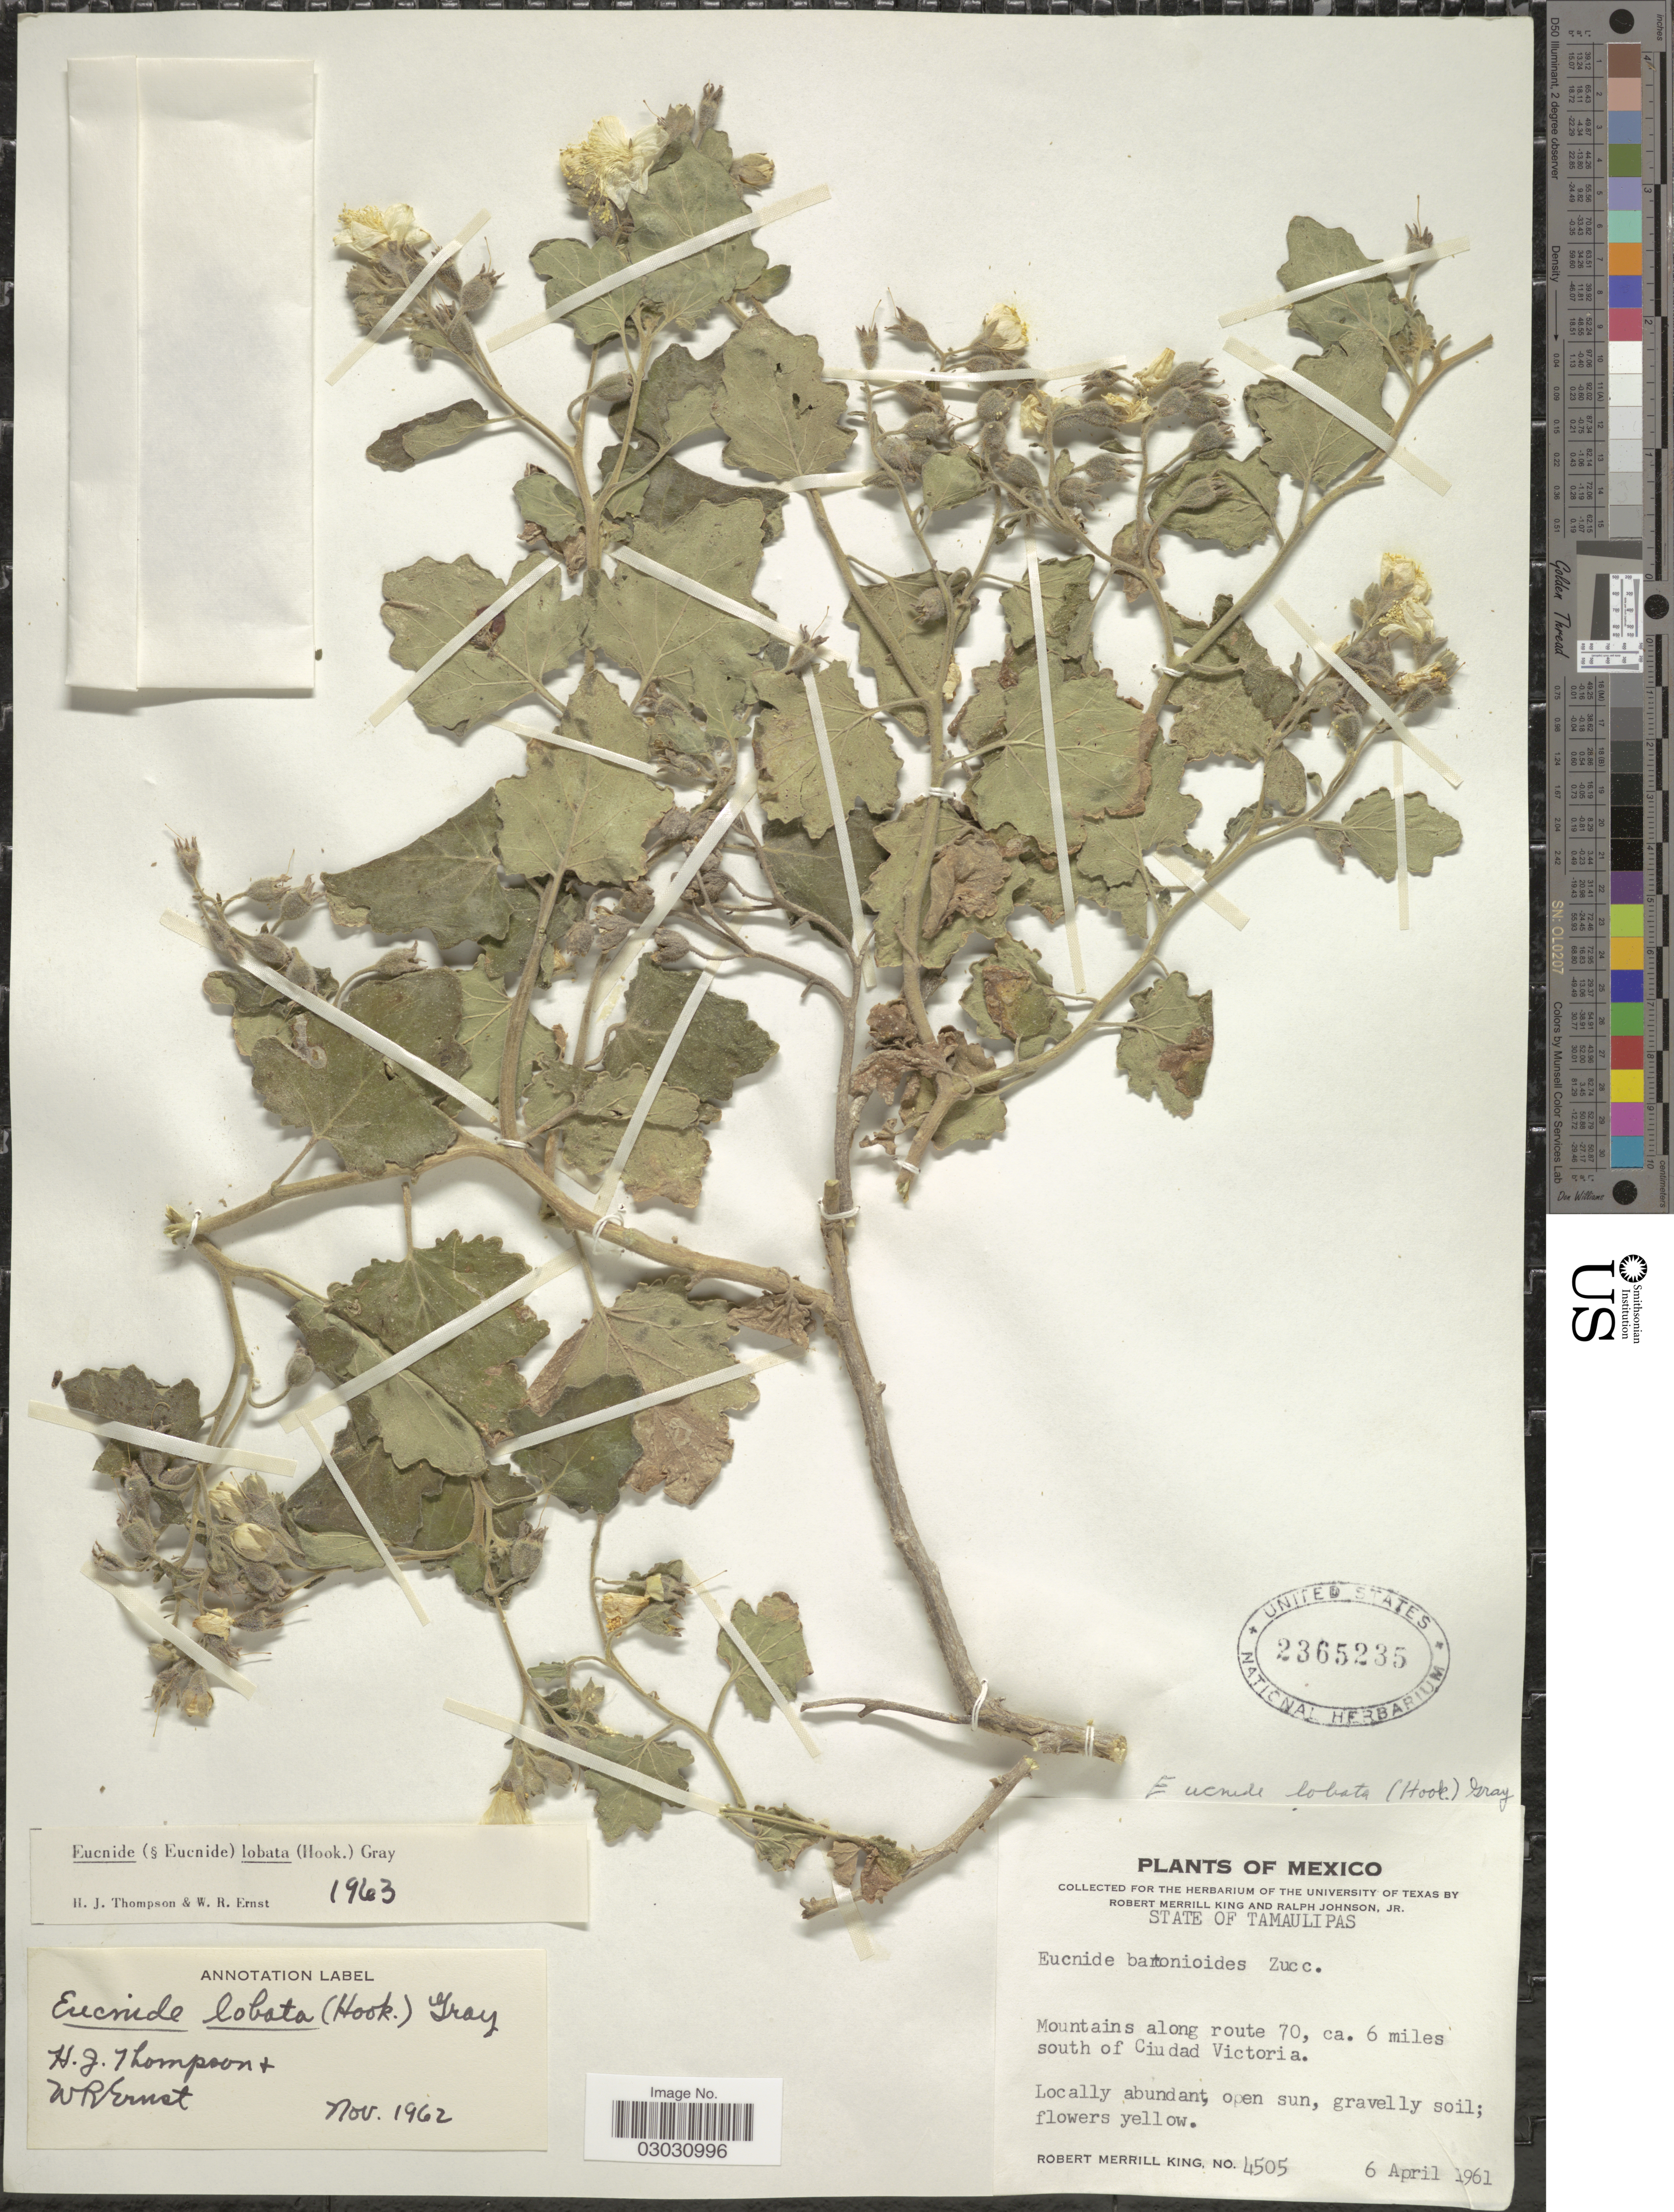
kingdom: Plantae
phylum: Tracheophyta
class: Magnoliopsida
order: Cornales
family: Loasaceae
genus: Eucnide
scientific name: Eucnide lobata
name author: (Hook.) A. Gray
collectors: R. M. King & R. Johnson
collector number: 4505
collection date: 1961-04-06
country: Mexico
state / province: Tamaulipas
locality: Mountains along route 70, ca. 6 miles south of Ciudad Victoria.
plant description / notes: Fruit temporarily sampled for micro-CT scanning.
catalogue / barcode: US 2365235